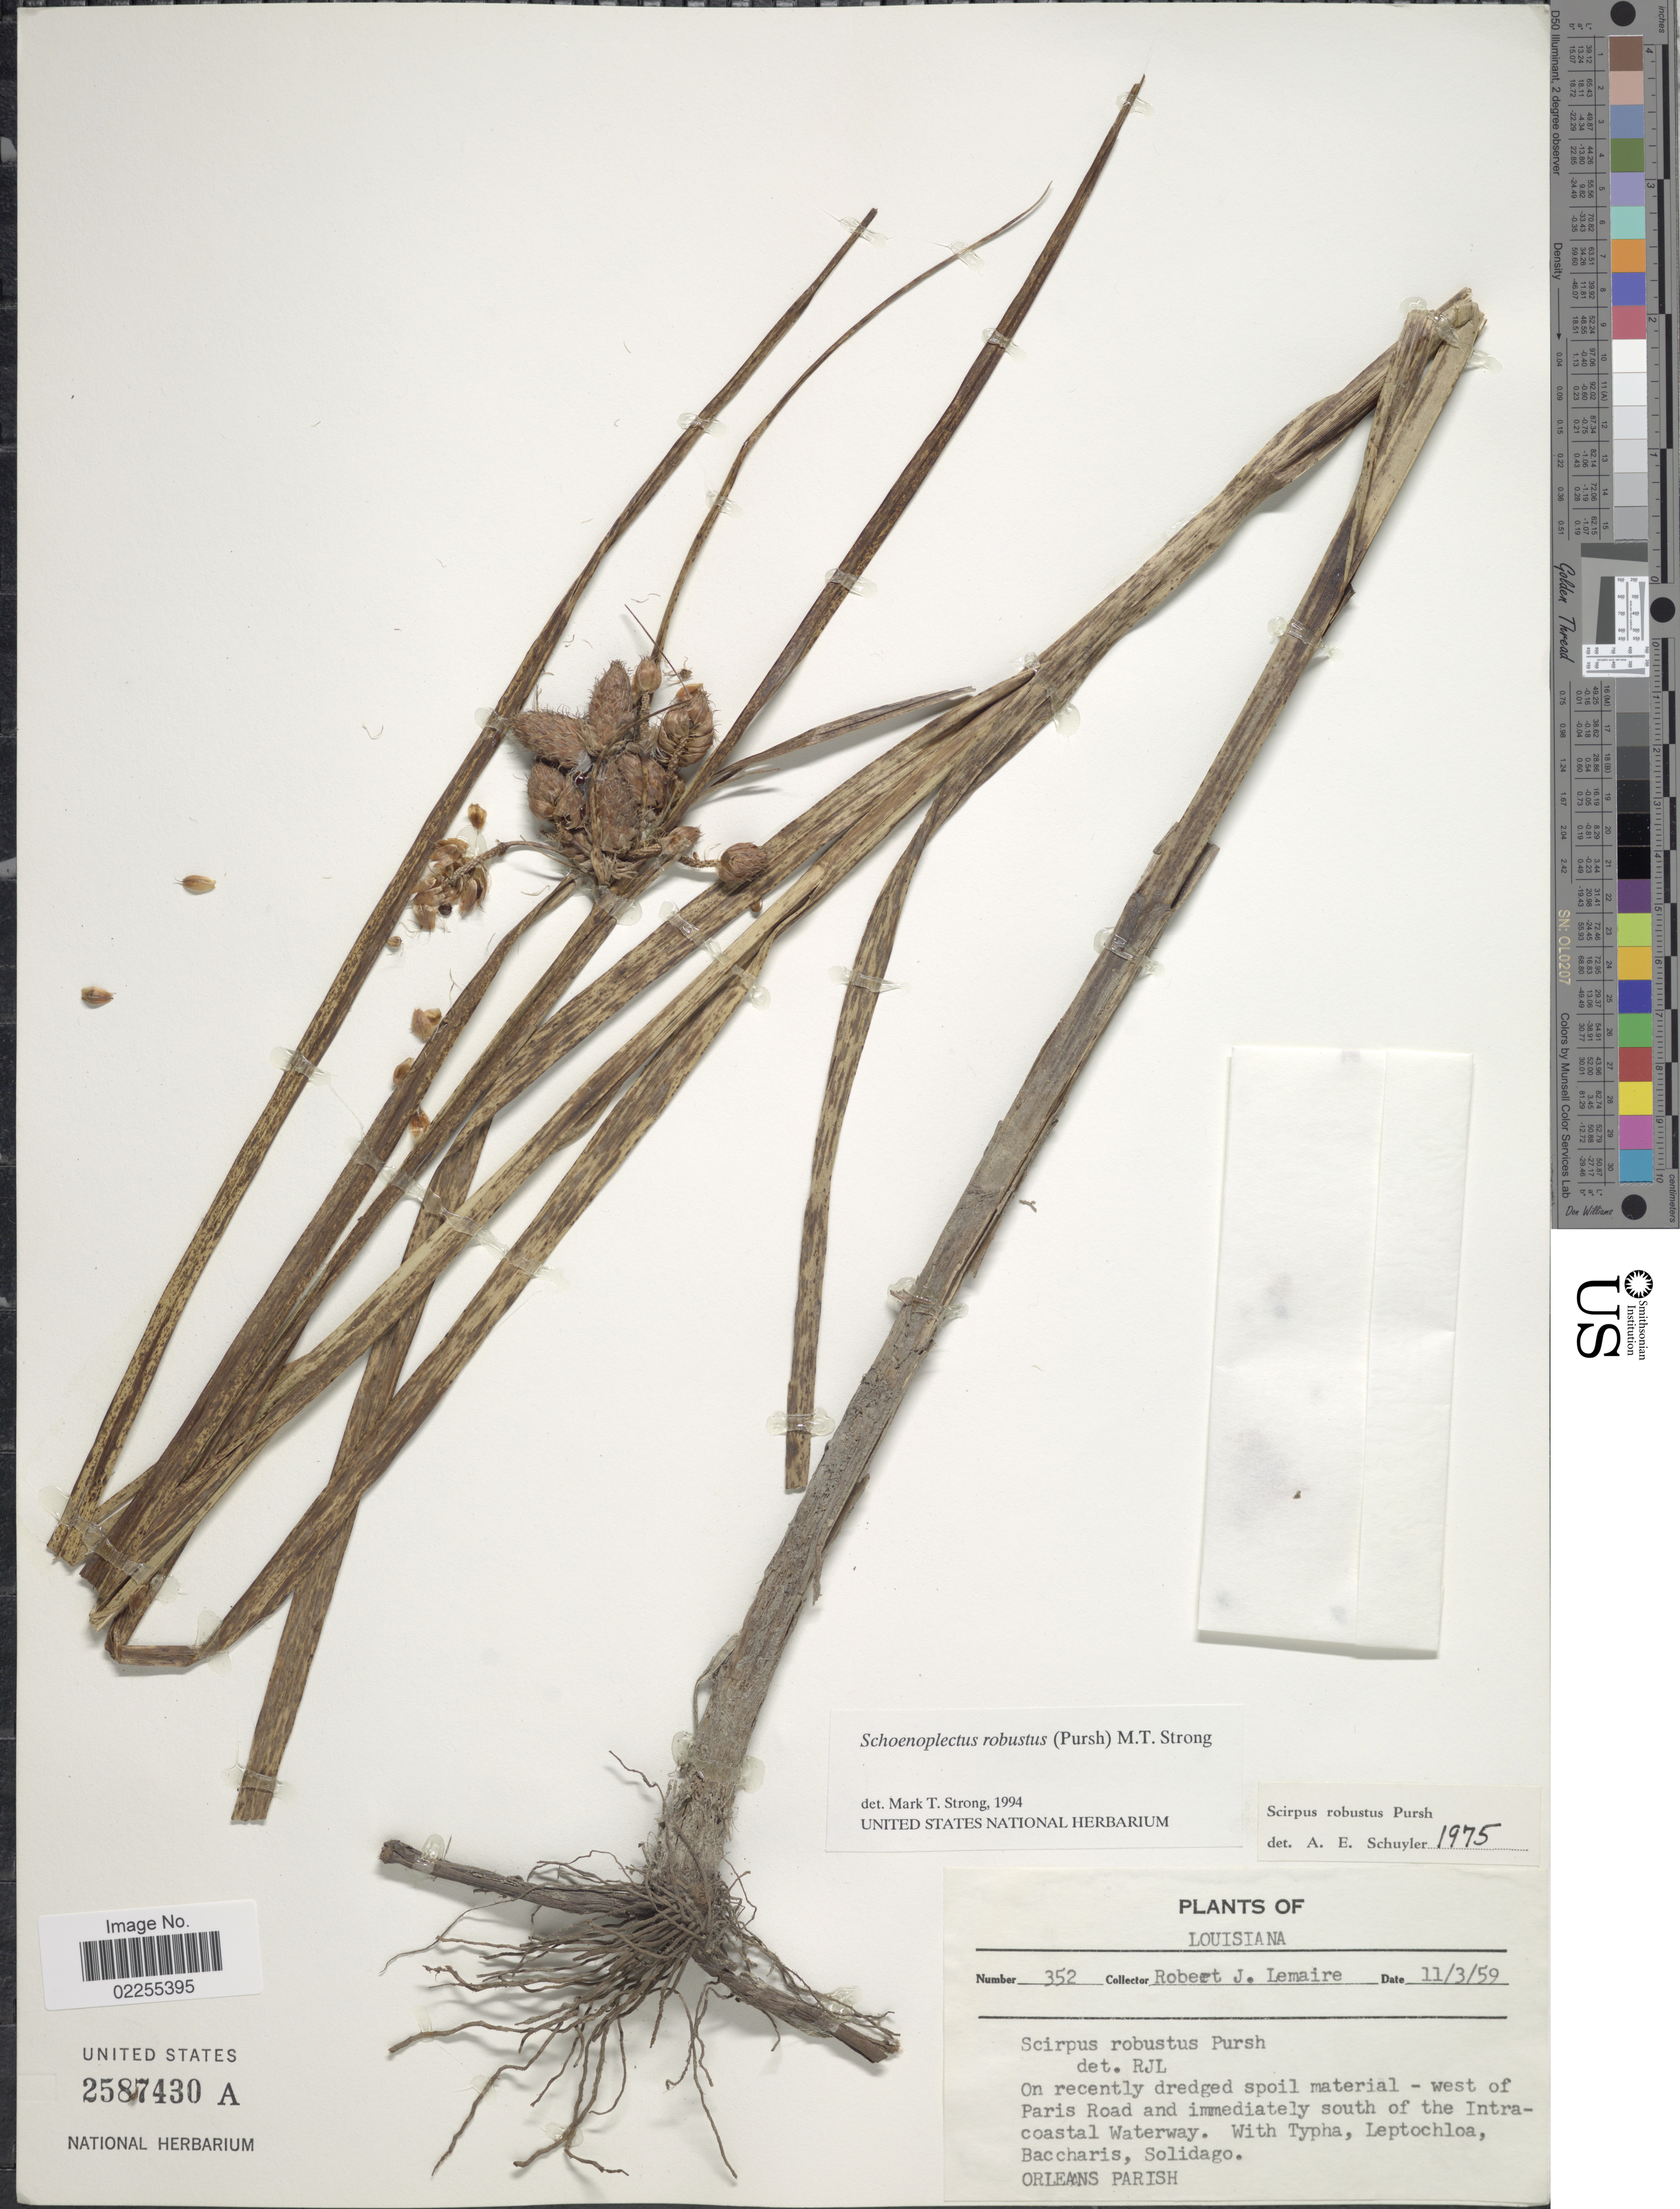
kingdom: Plantae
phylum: Tracheophyta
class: Liliopsida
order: Poales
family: Cyperaceae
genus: Bolboschoenus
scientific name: Bolboschoenus robustus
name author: (Pursh) Soják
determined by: Strong, M. T., (US), Smithsonian Institution - National Museum of Natural History (UNITED STATES)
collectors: R. J. Lemaire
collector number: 352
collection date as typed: Transcribed d/m/y: 3/11/59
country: United States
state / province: Louisiana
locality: West of Paris Road and immediately south of the Intracoastal Waterway.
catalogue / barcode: US 2587430A